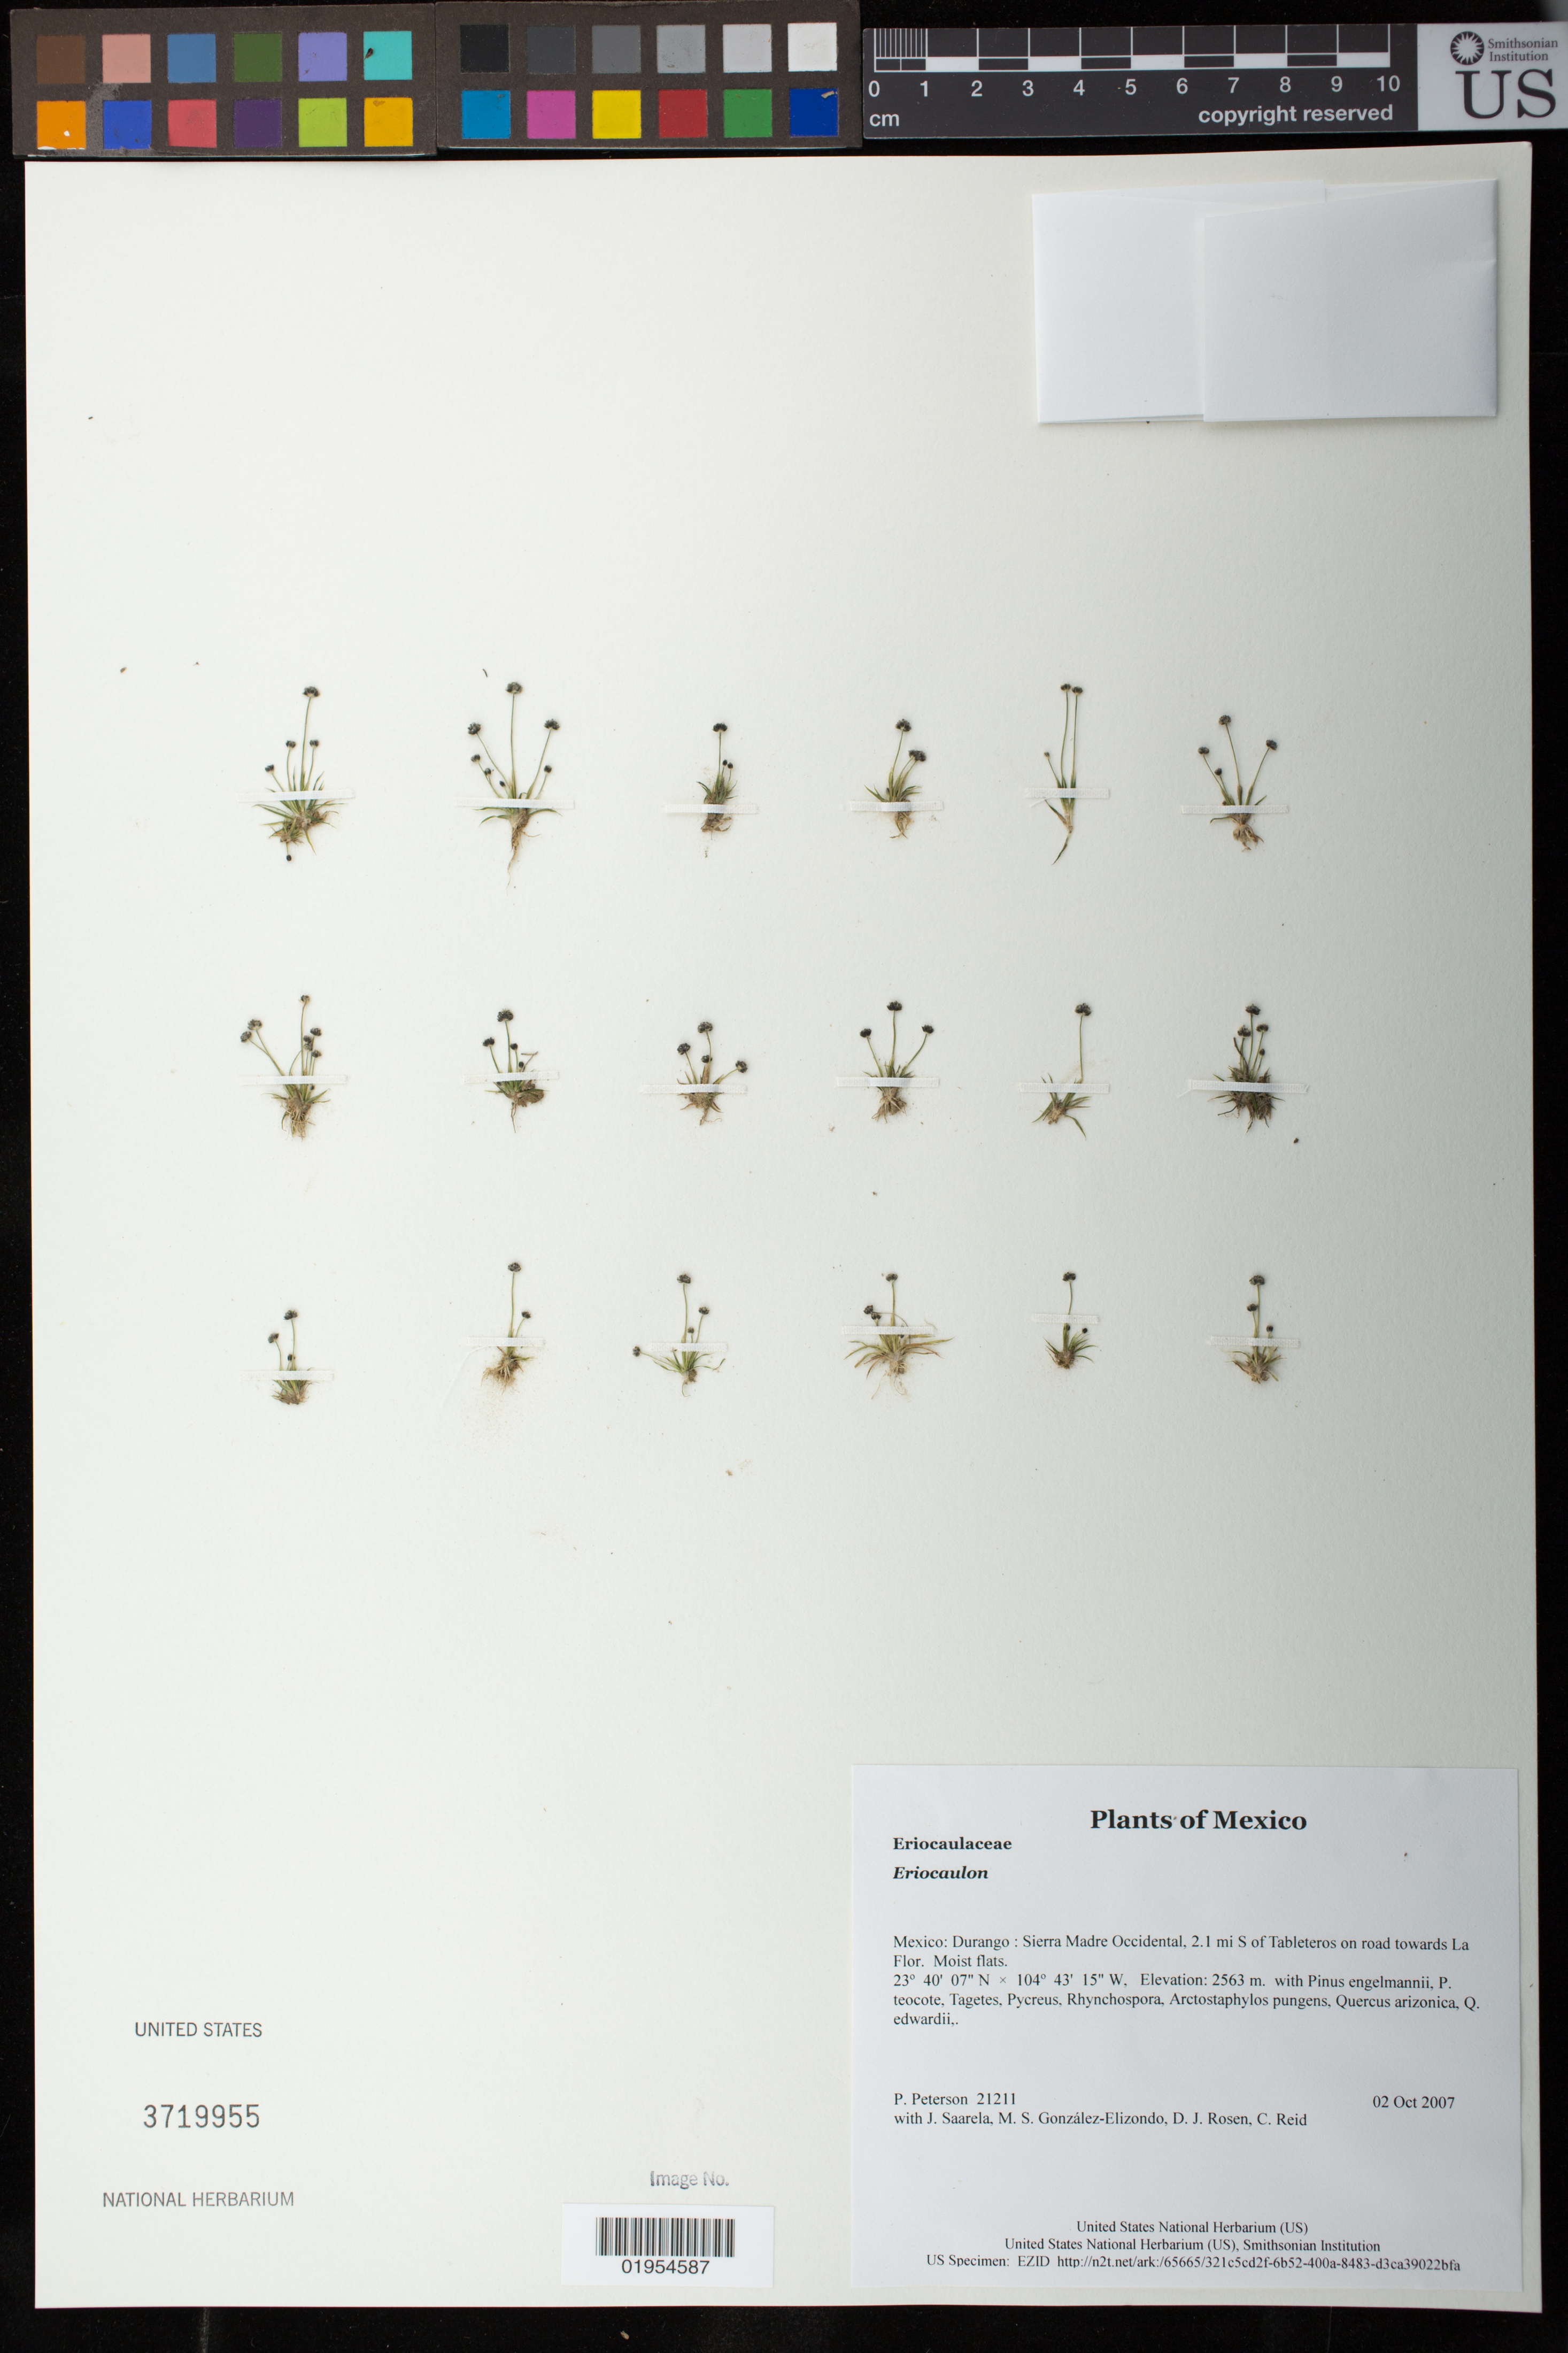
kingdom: Plantae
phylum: Tracheophyta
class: Liliopsida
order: Poales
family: Eriocaulaceae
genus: Eriocaulon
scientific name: Eriocaulon sp.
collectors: P. M. Peterson, J. Saarela, M. S. González-Elizondo, D. J. Rosen & C. Reid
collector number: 21211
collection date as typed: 02 Oct 2007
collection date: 2007-10-02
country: Mexico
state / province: Durango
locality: Sierra Madre Occidental, 2.1 mi S of Tableteros on road towards La Flor. Moist flats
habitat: with Pinus engelmannii, P. teocote, Tagetes, Pycreus, Rhynchospora, Arctostaphylos pungens, Quercus arizonica, Q. edwardii,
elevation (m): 2563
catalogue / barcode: US 3719955